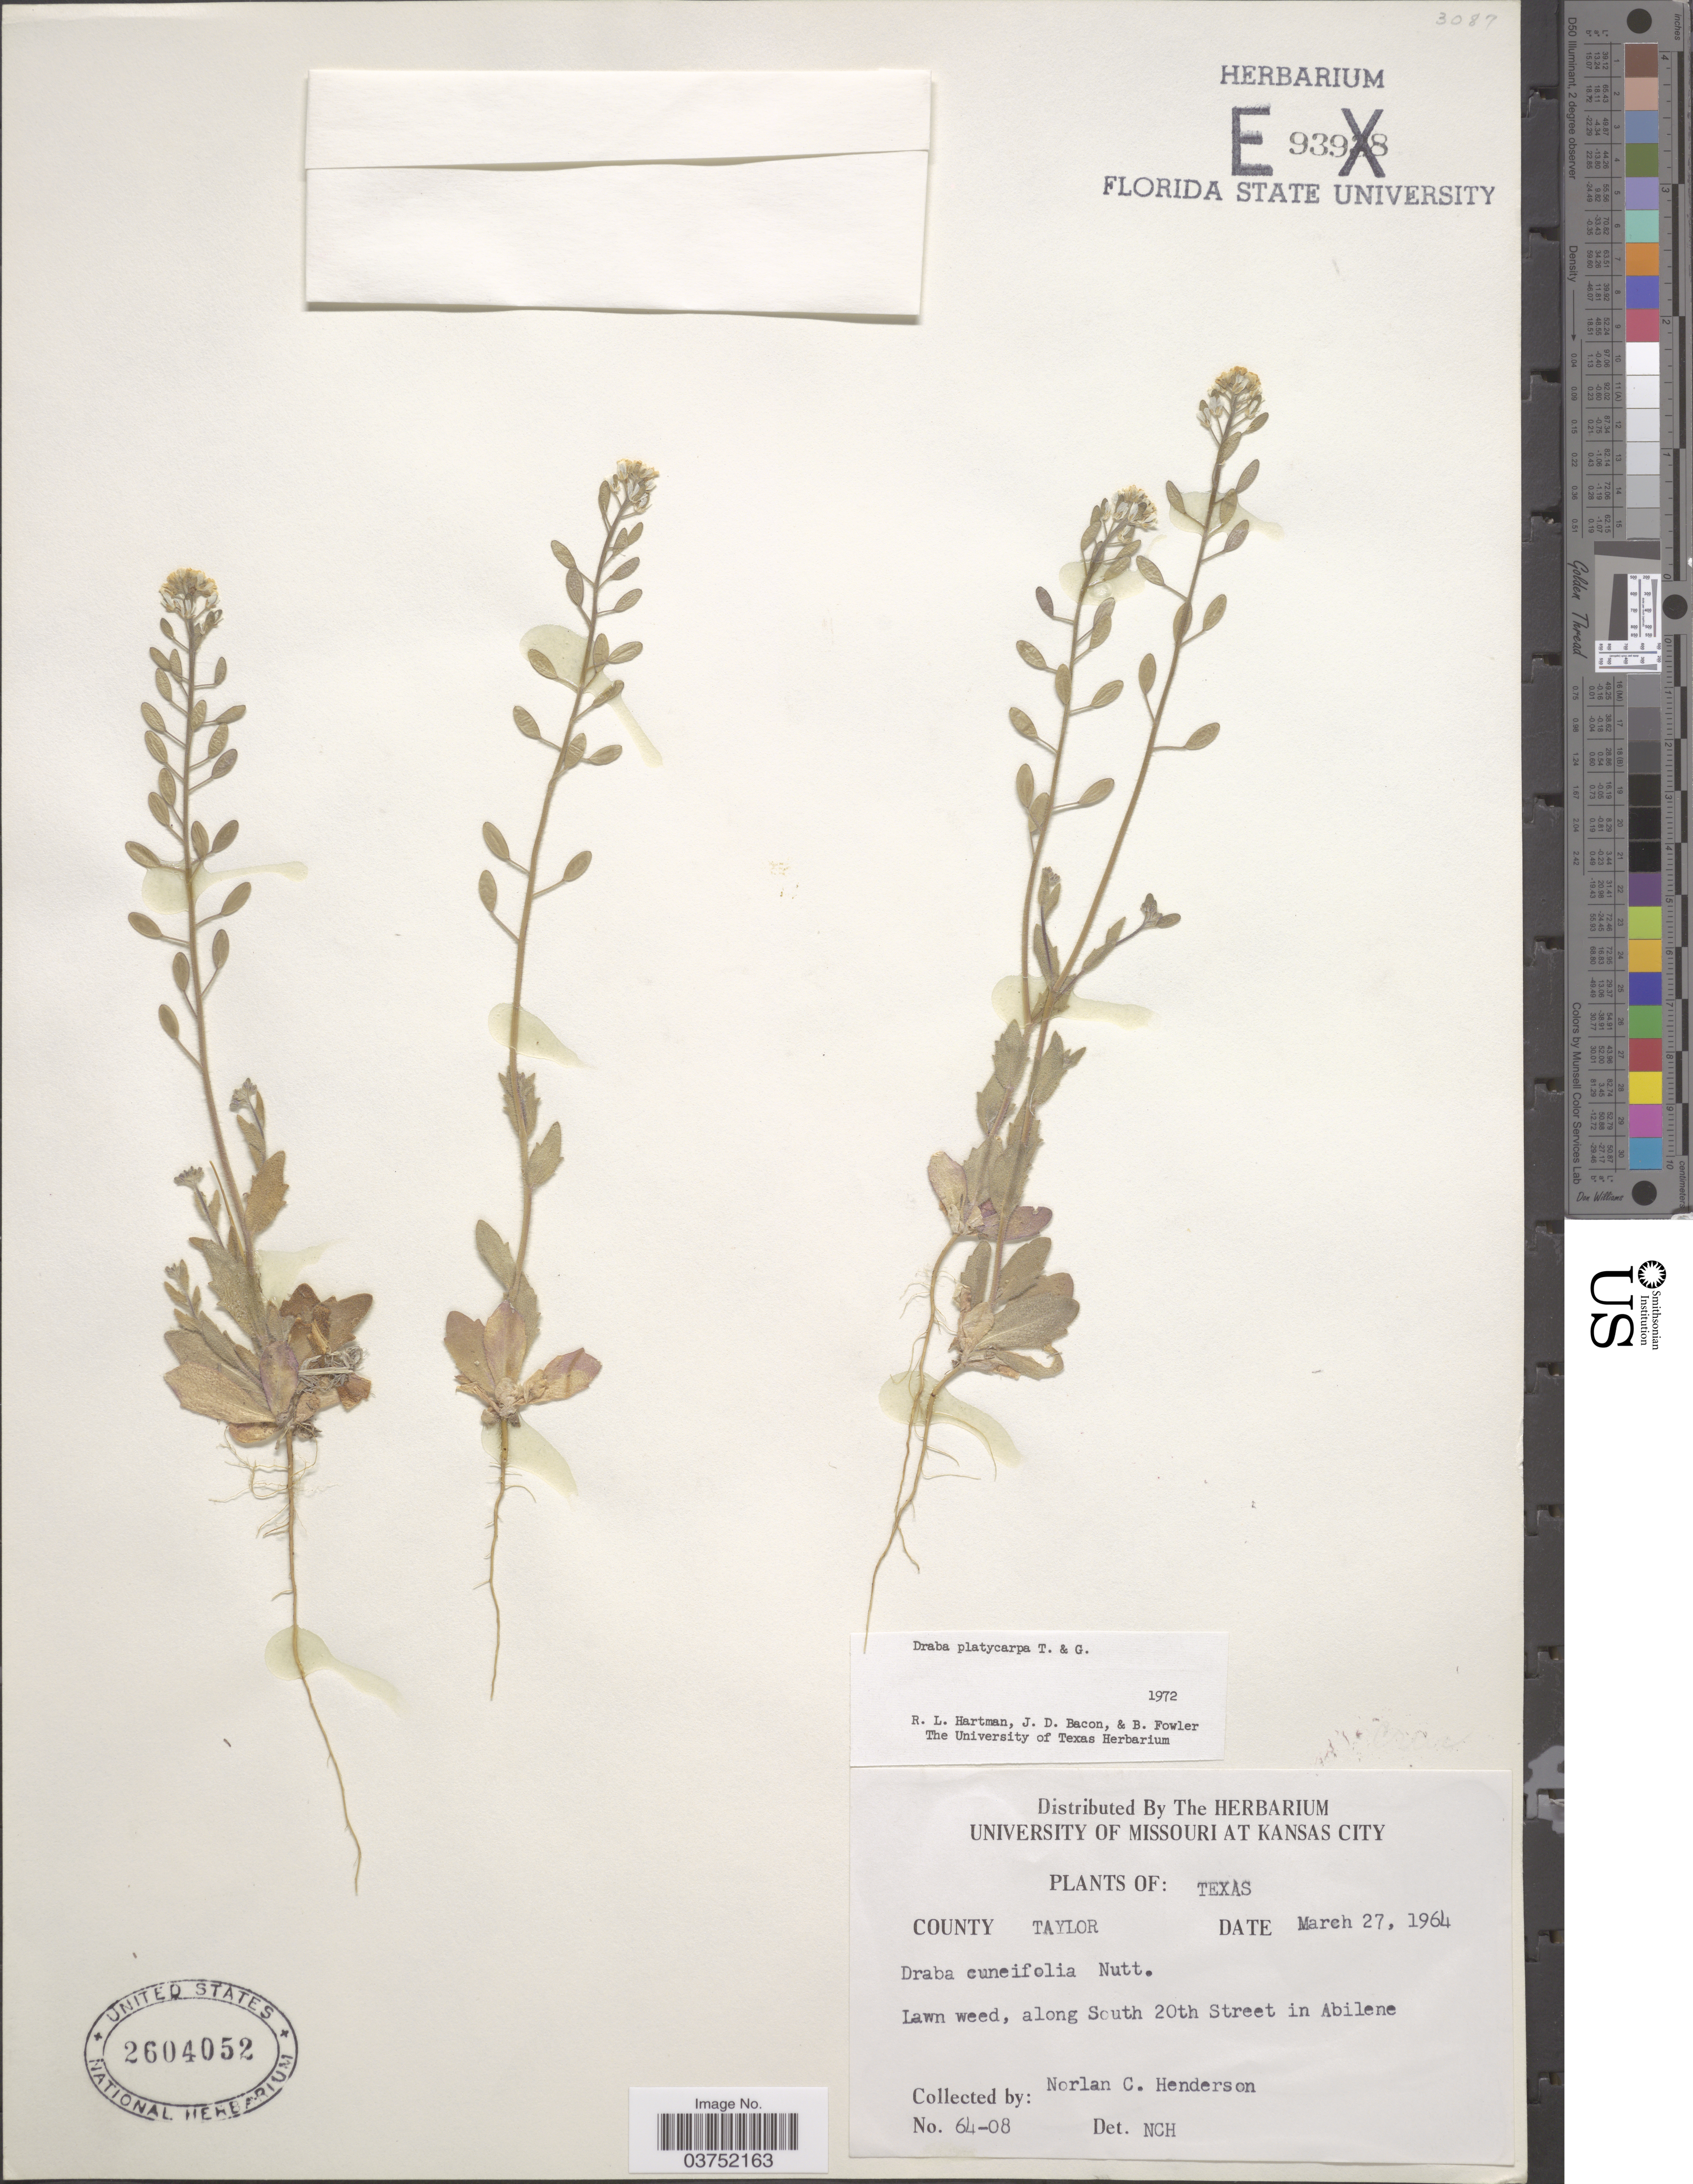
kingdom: Plantae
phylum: Tracheophyta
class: Magnoliopsida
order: Brassicales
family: Brassicaceae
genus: Draba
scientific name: Draba platycarpa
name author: Torr. & A. Gray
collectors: N. C. Henderson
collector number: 64-08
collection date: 1964-03-27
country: United States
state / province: Texas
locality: County Taylor, along South 20th Streest in Abilene.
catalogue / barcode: US 2604052